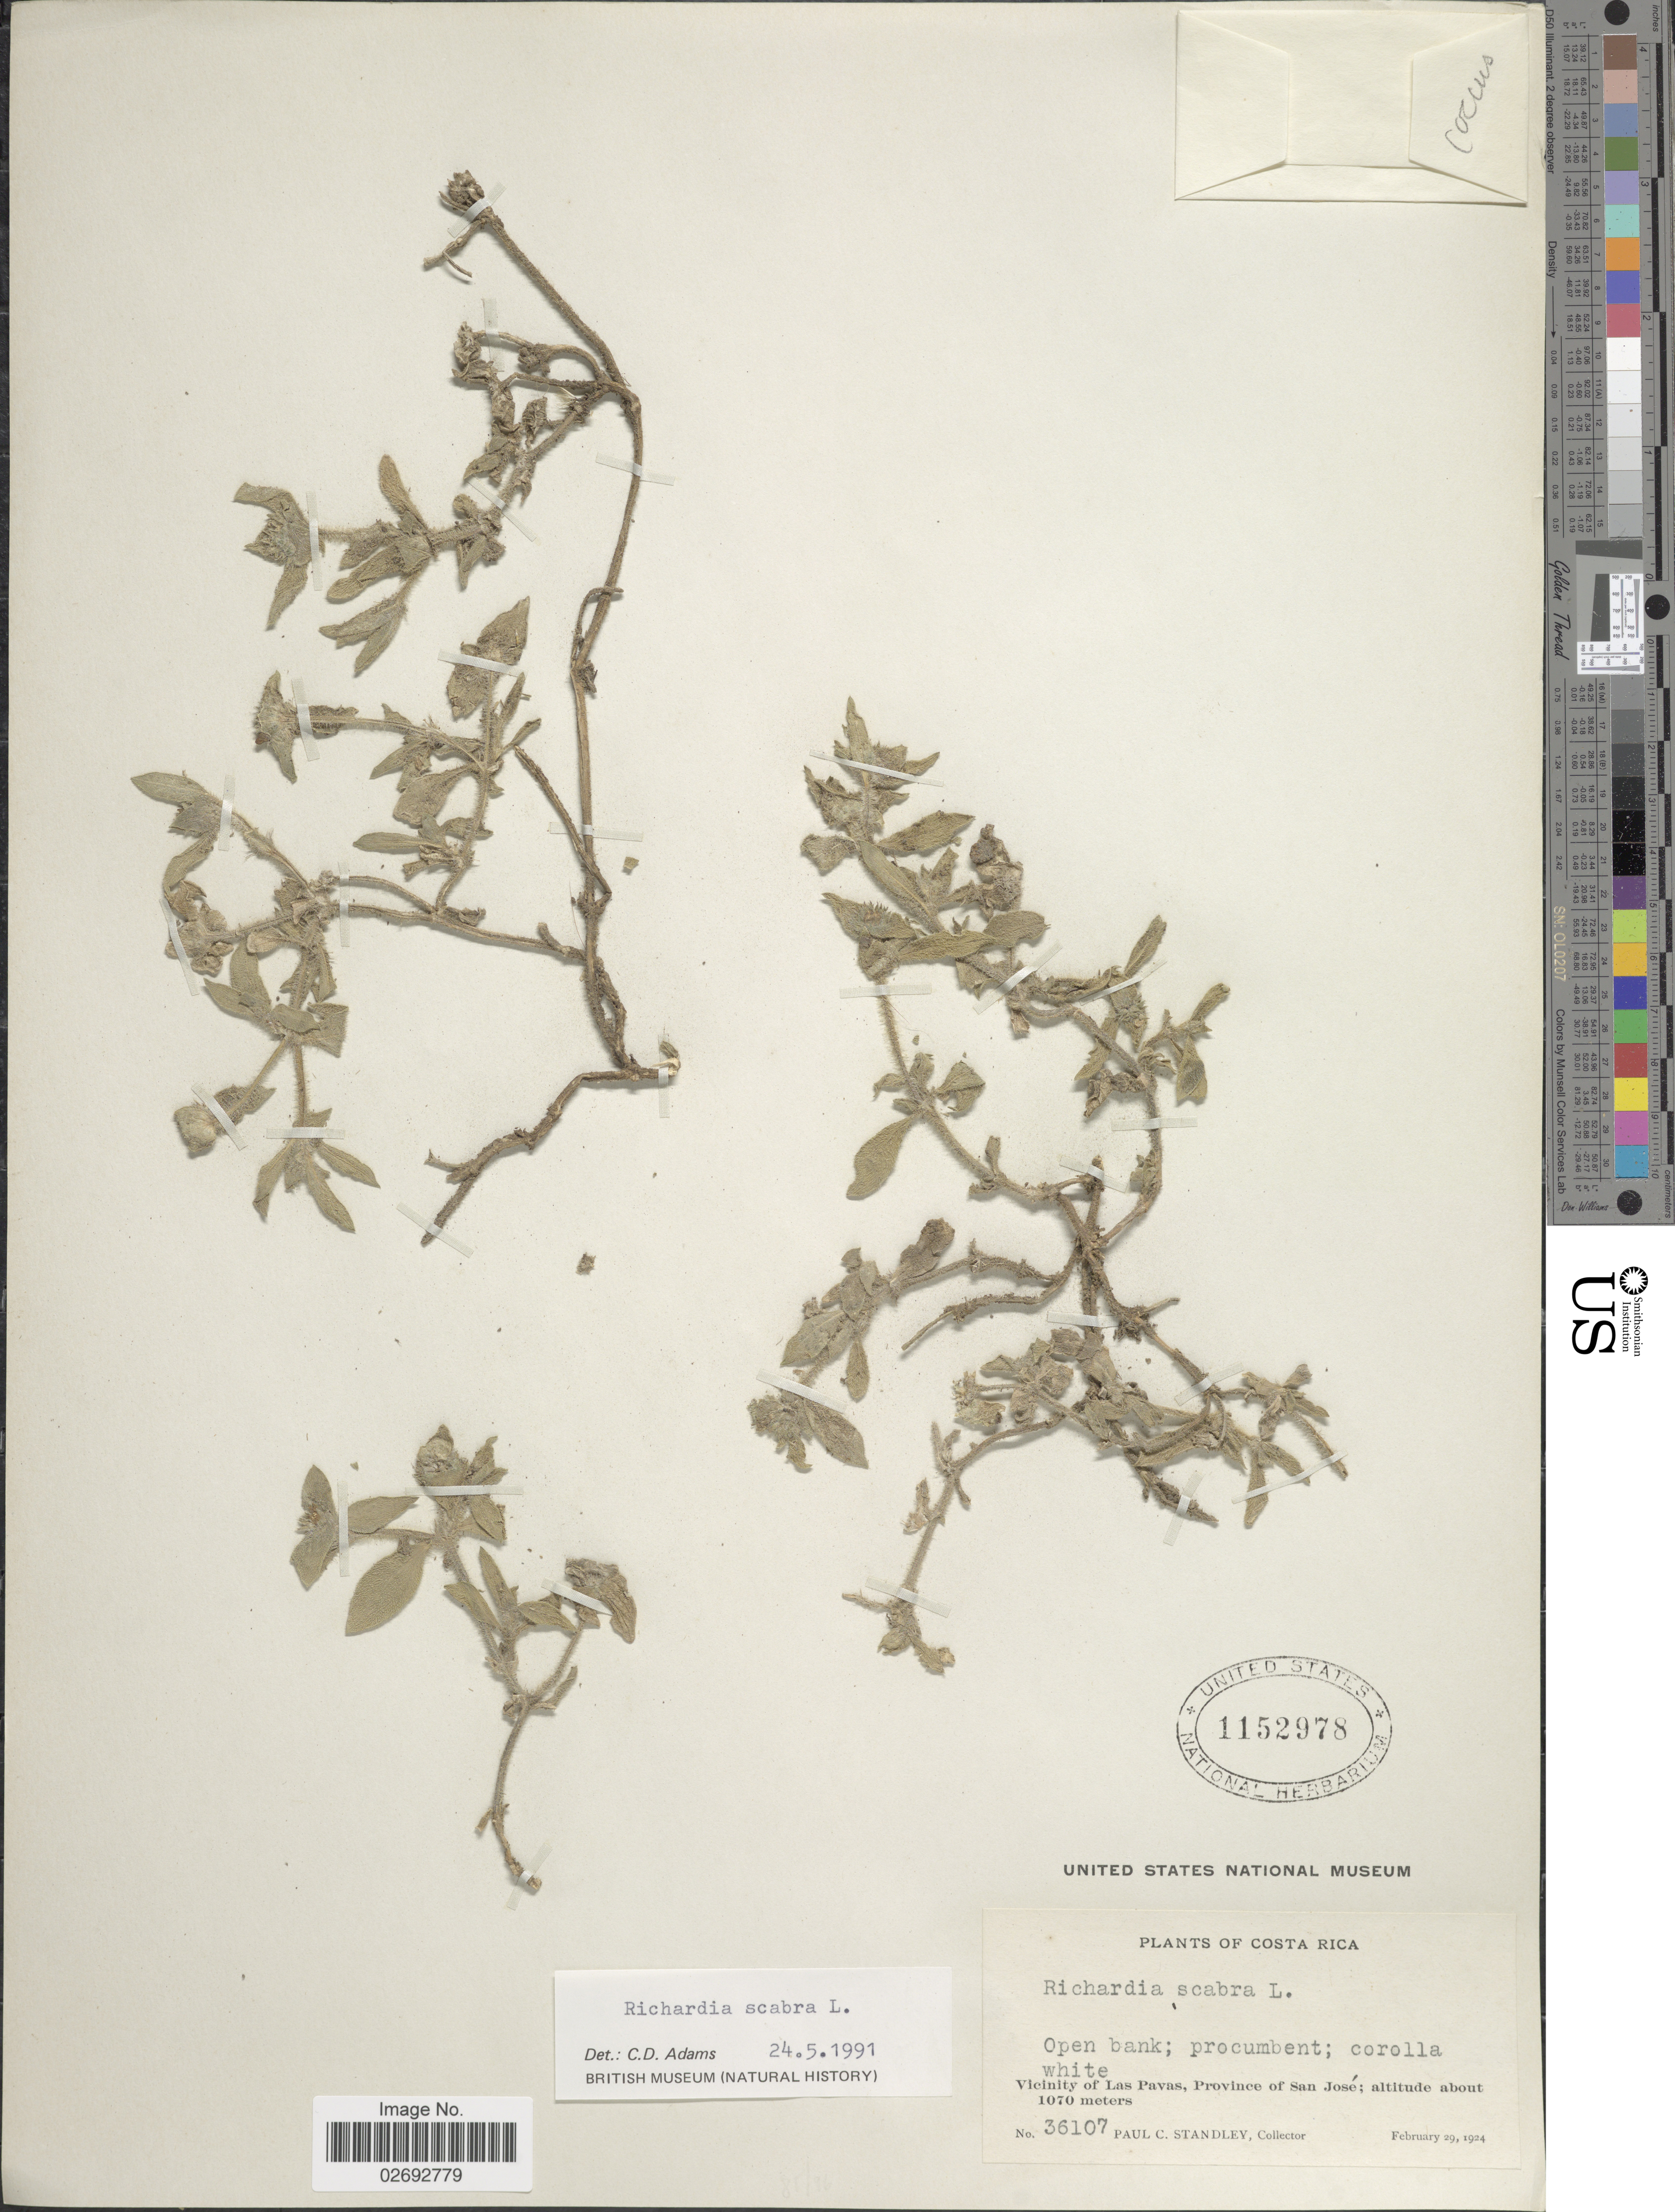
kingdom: Plantae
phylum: Tracheophyta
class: Magnoliopsida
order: Gentianales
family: Rubiaceae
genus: Richardia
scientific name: Richardia scabra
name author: L.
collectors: P. C. Standley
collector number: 36107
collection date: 1924-02-29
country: Costa Rica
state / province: San José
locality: Vicinity of Las Pavas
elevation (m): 1070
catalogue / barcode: US 1152978